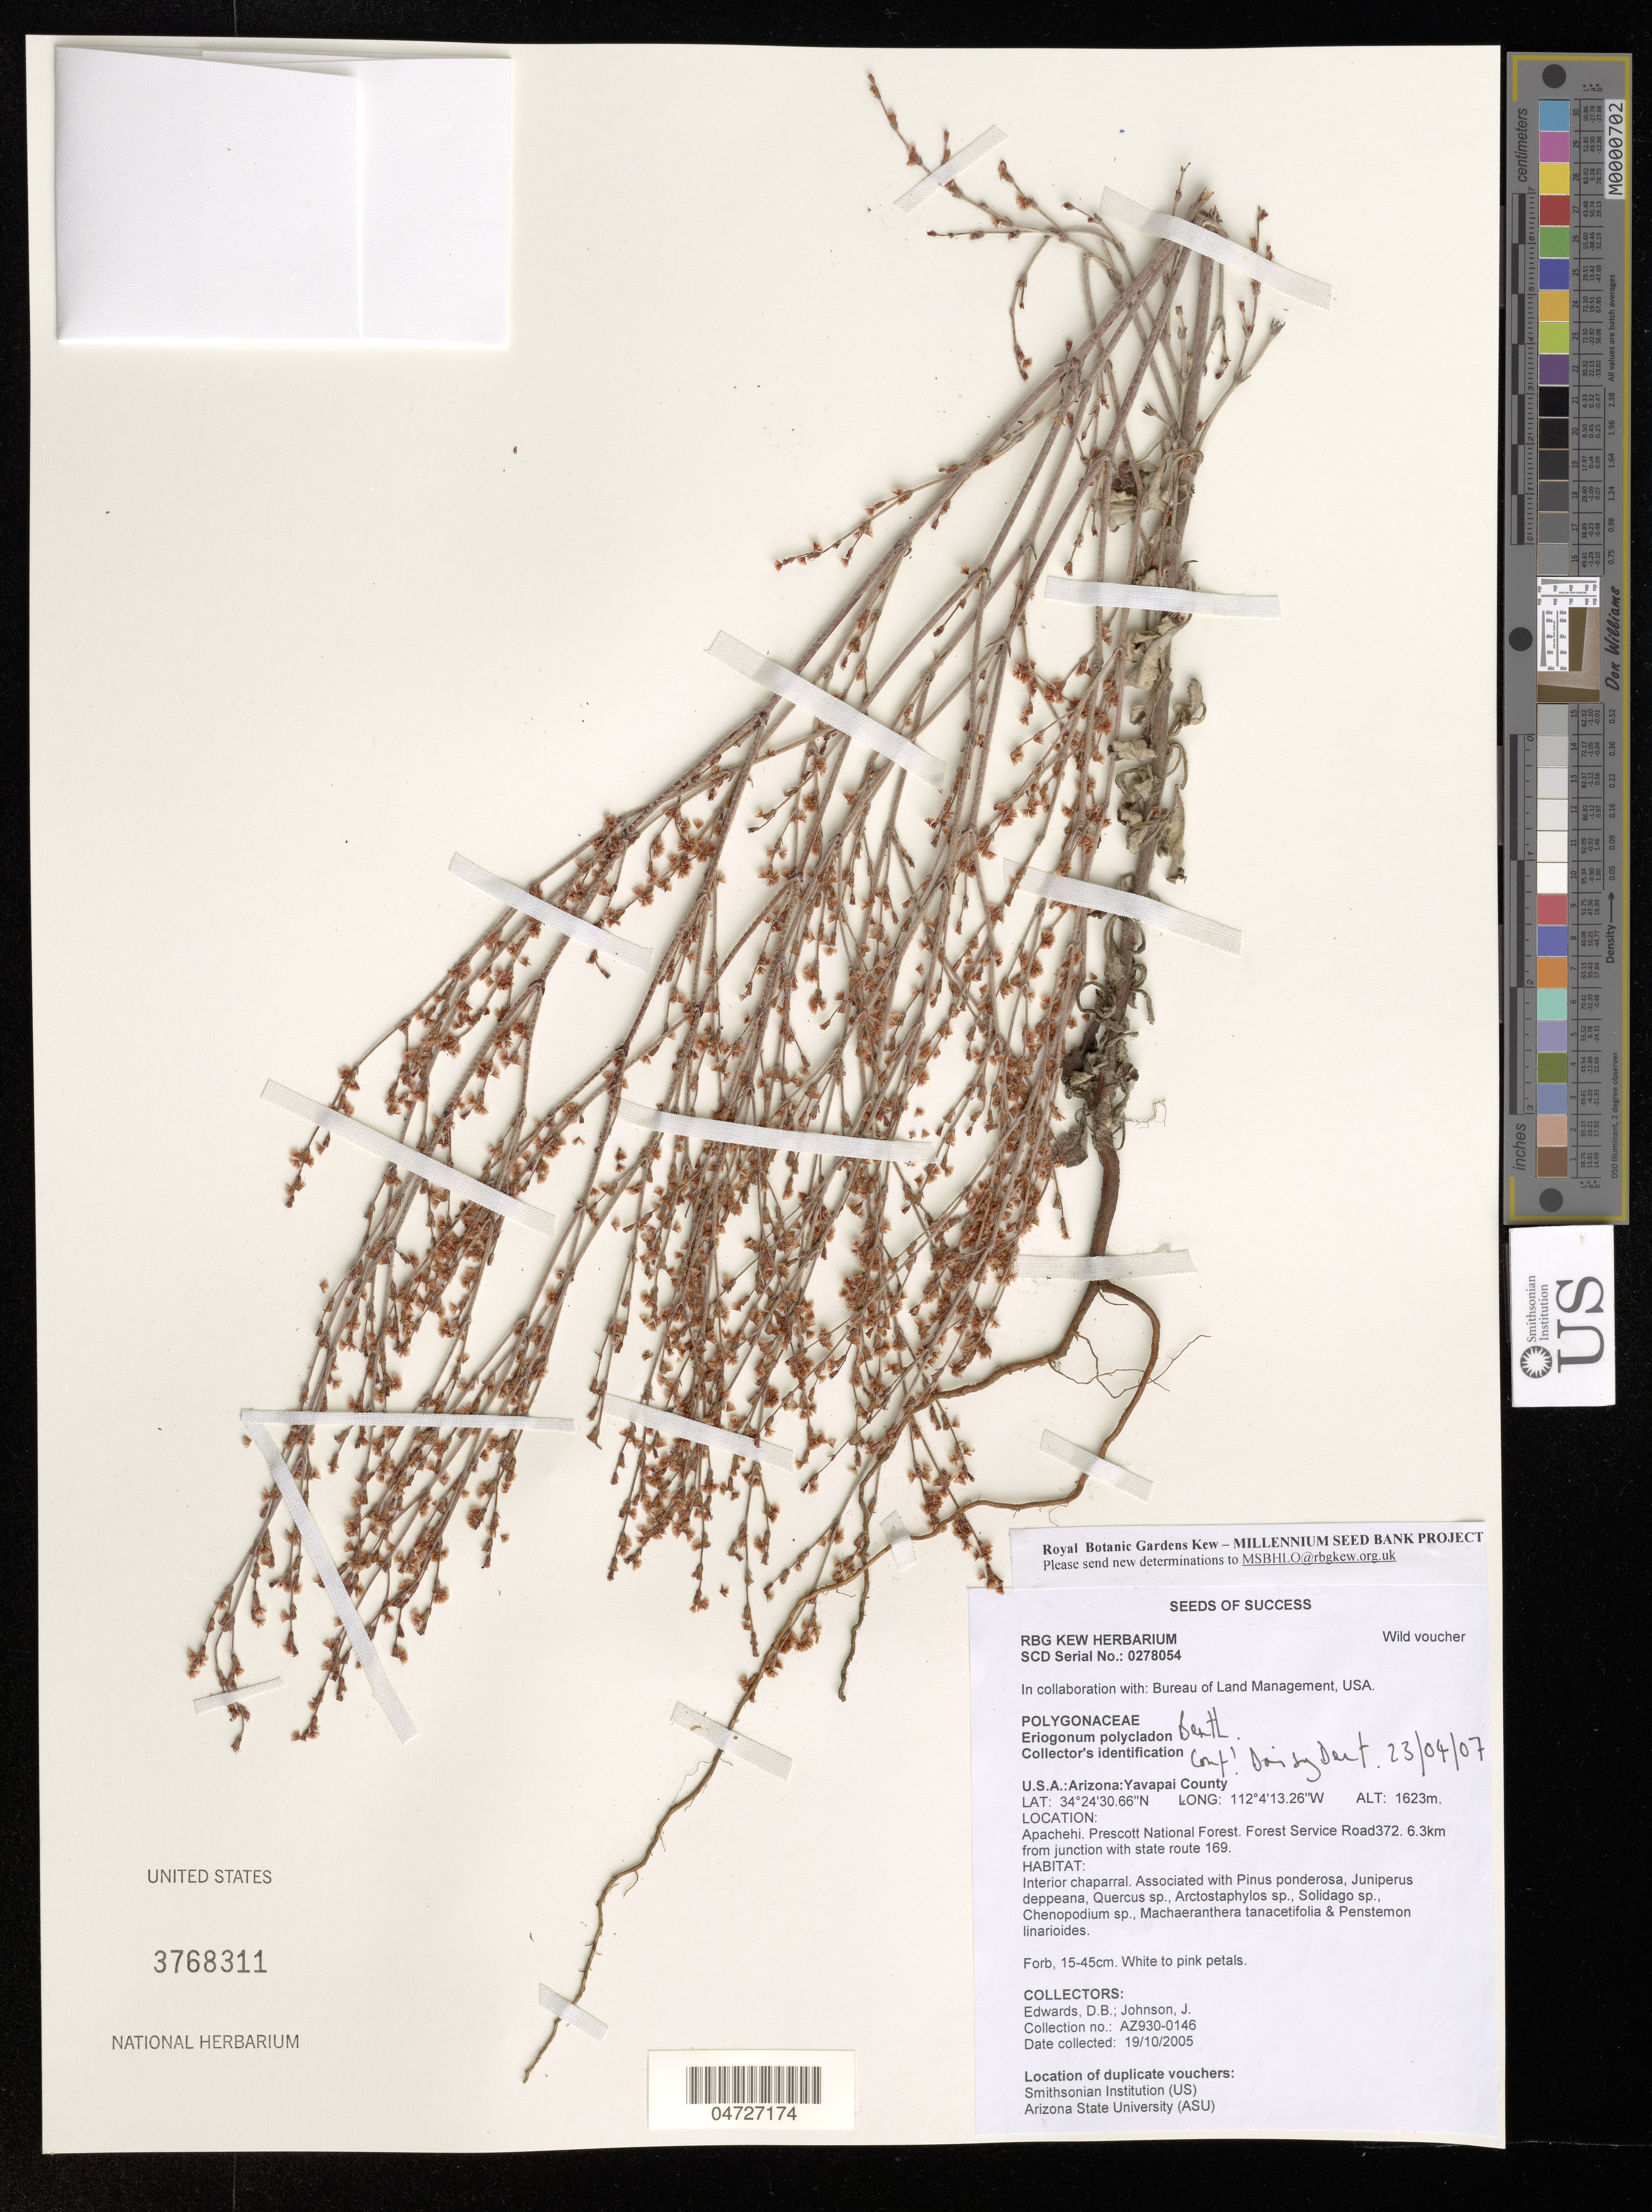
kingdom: Plantae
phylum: Tracheophyta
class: Magnoliopsida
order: Caryophyllales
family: Polygonaceae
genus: Eriogonum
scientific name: Eriogonum polycladon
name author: Benth.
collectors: D. Edwards & J. Johnson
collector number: AZ930-0146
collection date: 2005-10-19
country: United States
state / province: Arizona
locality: Yavapai County. Apachehi. Prescott National Forest. Forest Service Road 372. 6.3km from junction with state route 169.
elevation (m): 1623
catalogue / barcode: US 3768311